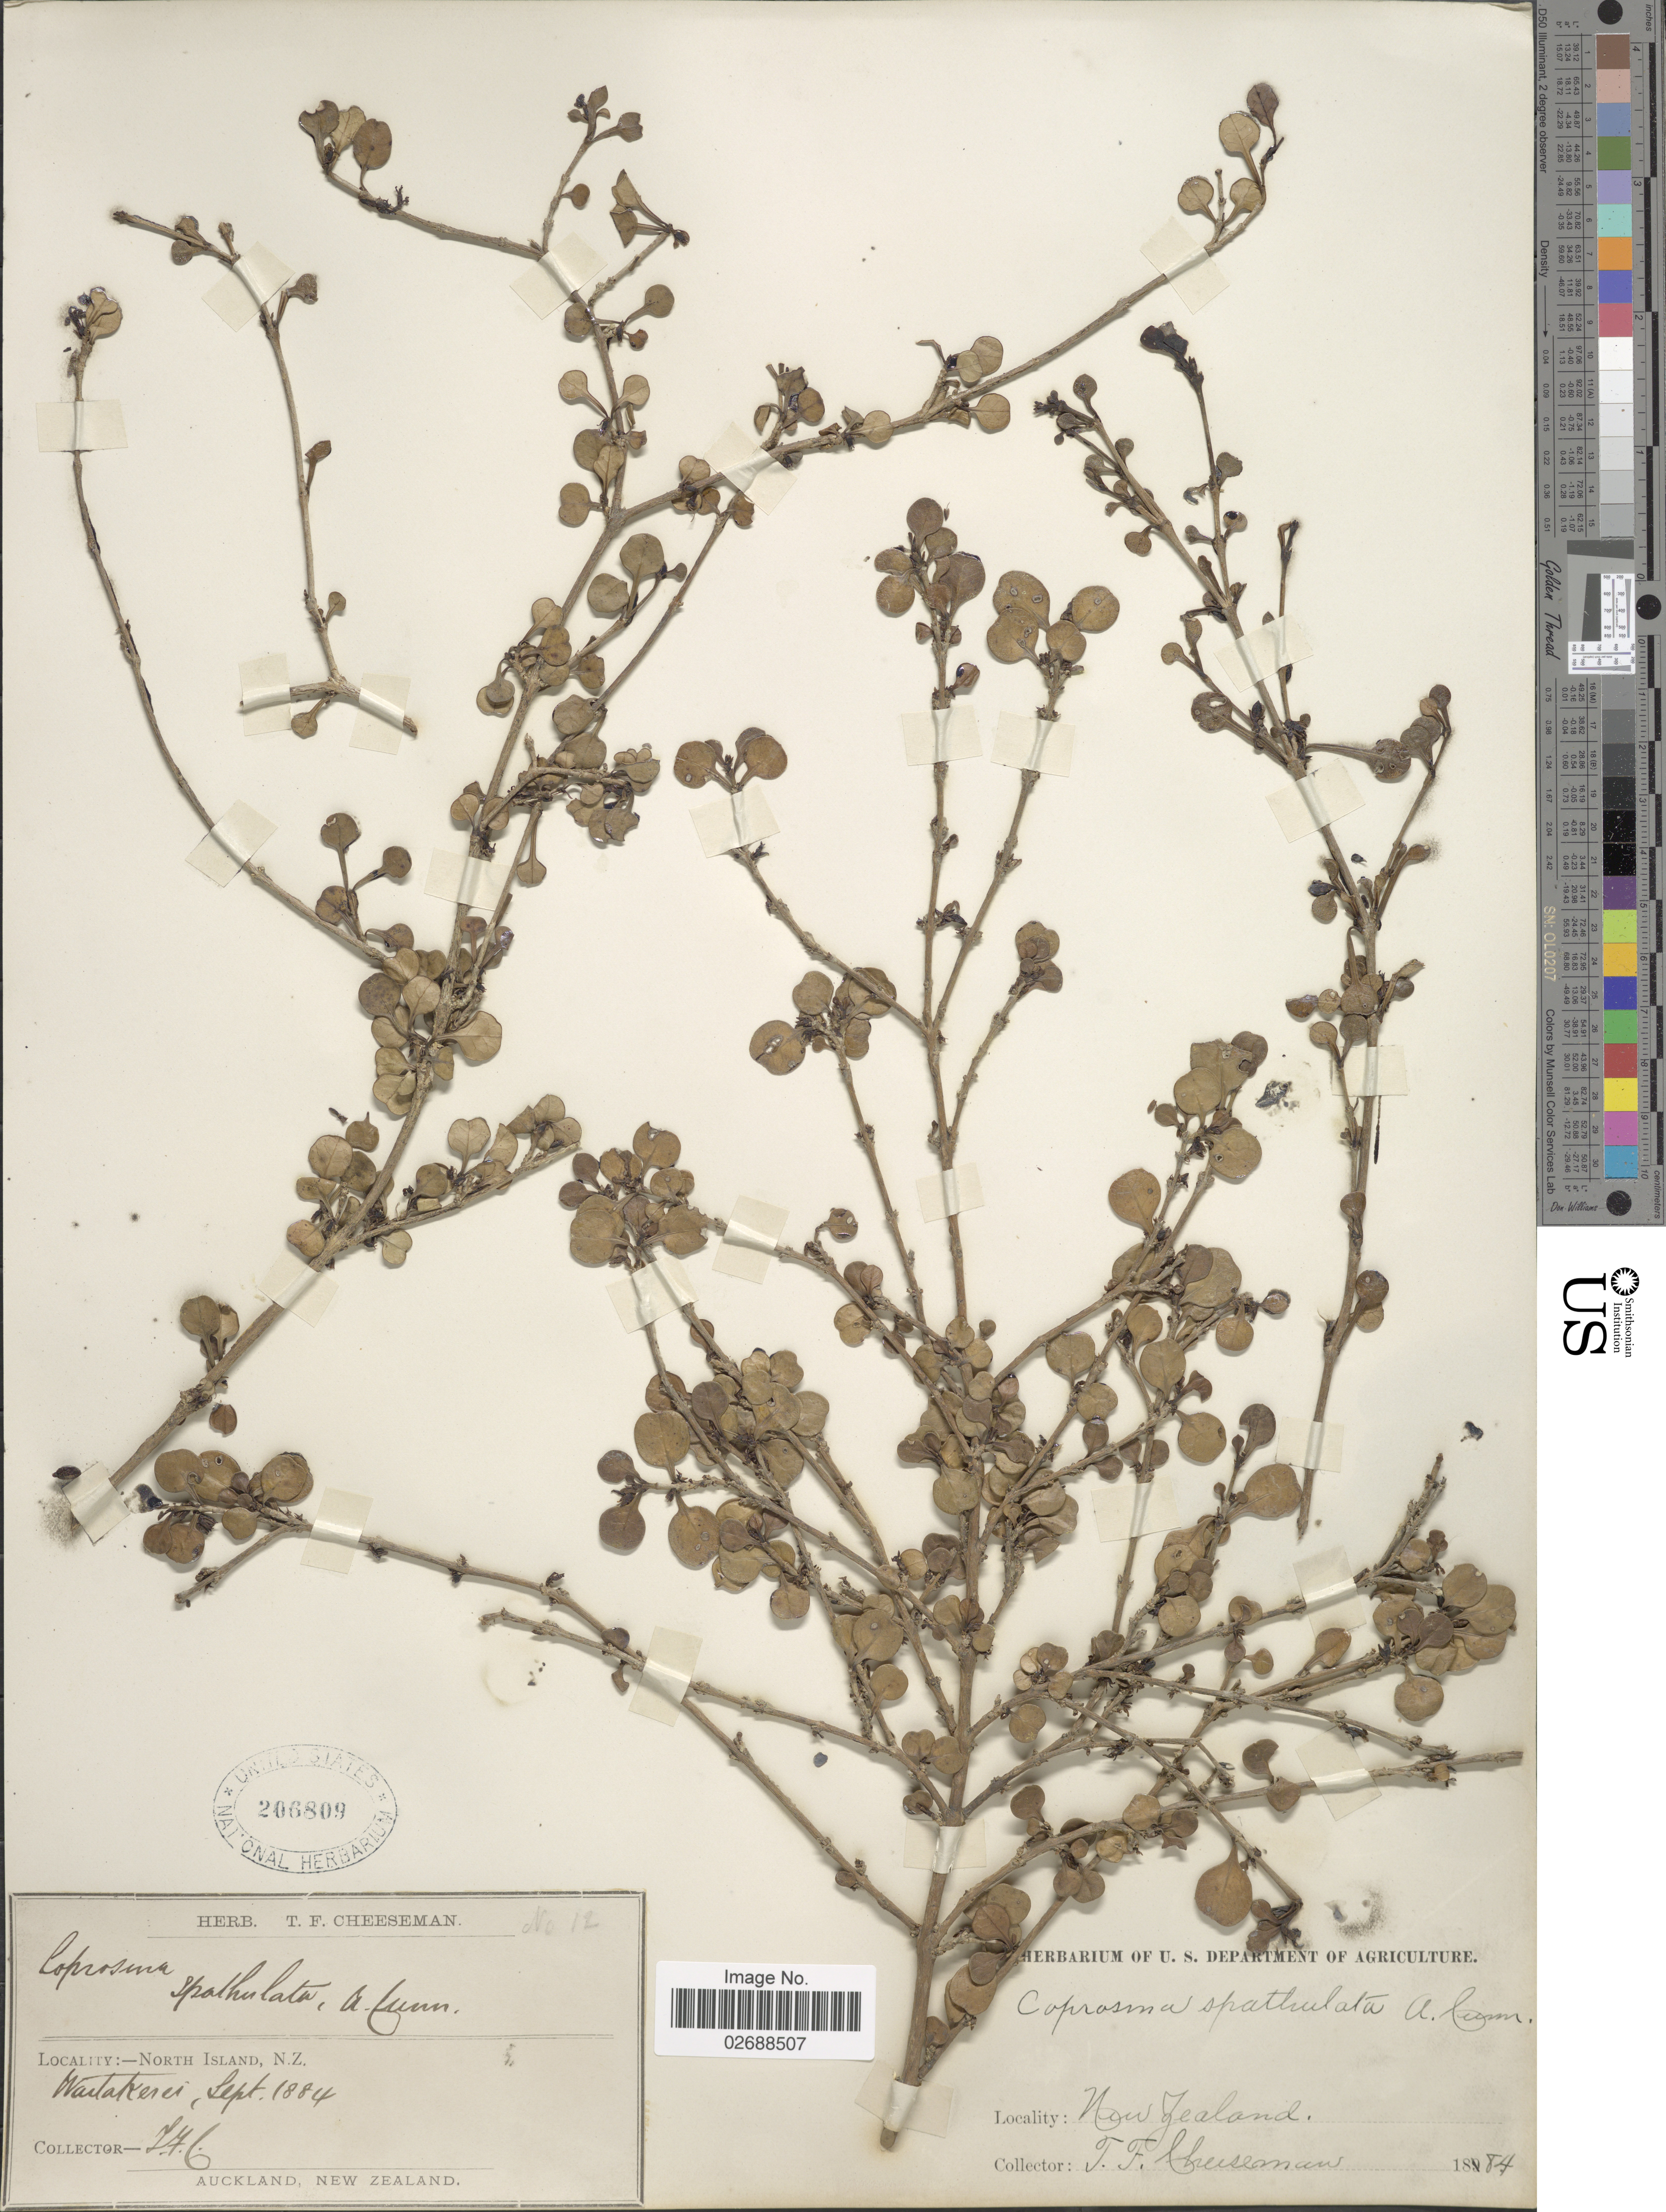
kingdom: Plantae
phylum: Tracheophyta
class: Magnoliopsida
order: Gentianales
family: Rubiaceae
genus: Coprosma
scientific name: Coprosma spathulata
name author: A. Cunn.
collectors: T. F. Cheeseman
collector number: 12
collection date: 1884-08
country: New Zealand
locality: North Island, Waitakere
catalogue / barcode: US 206809